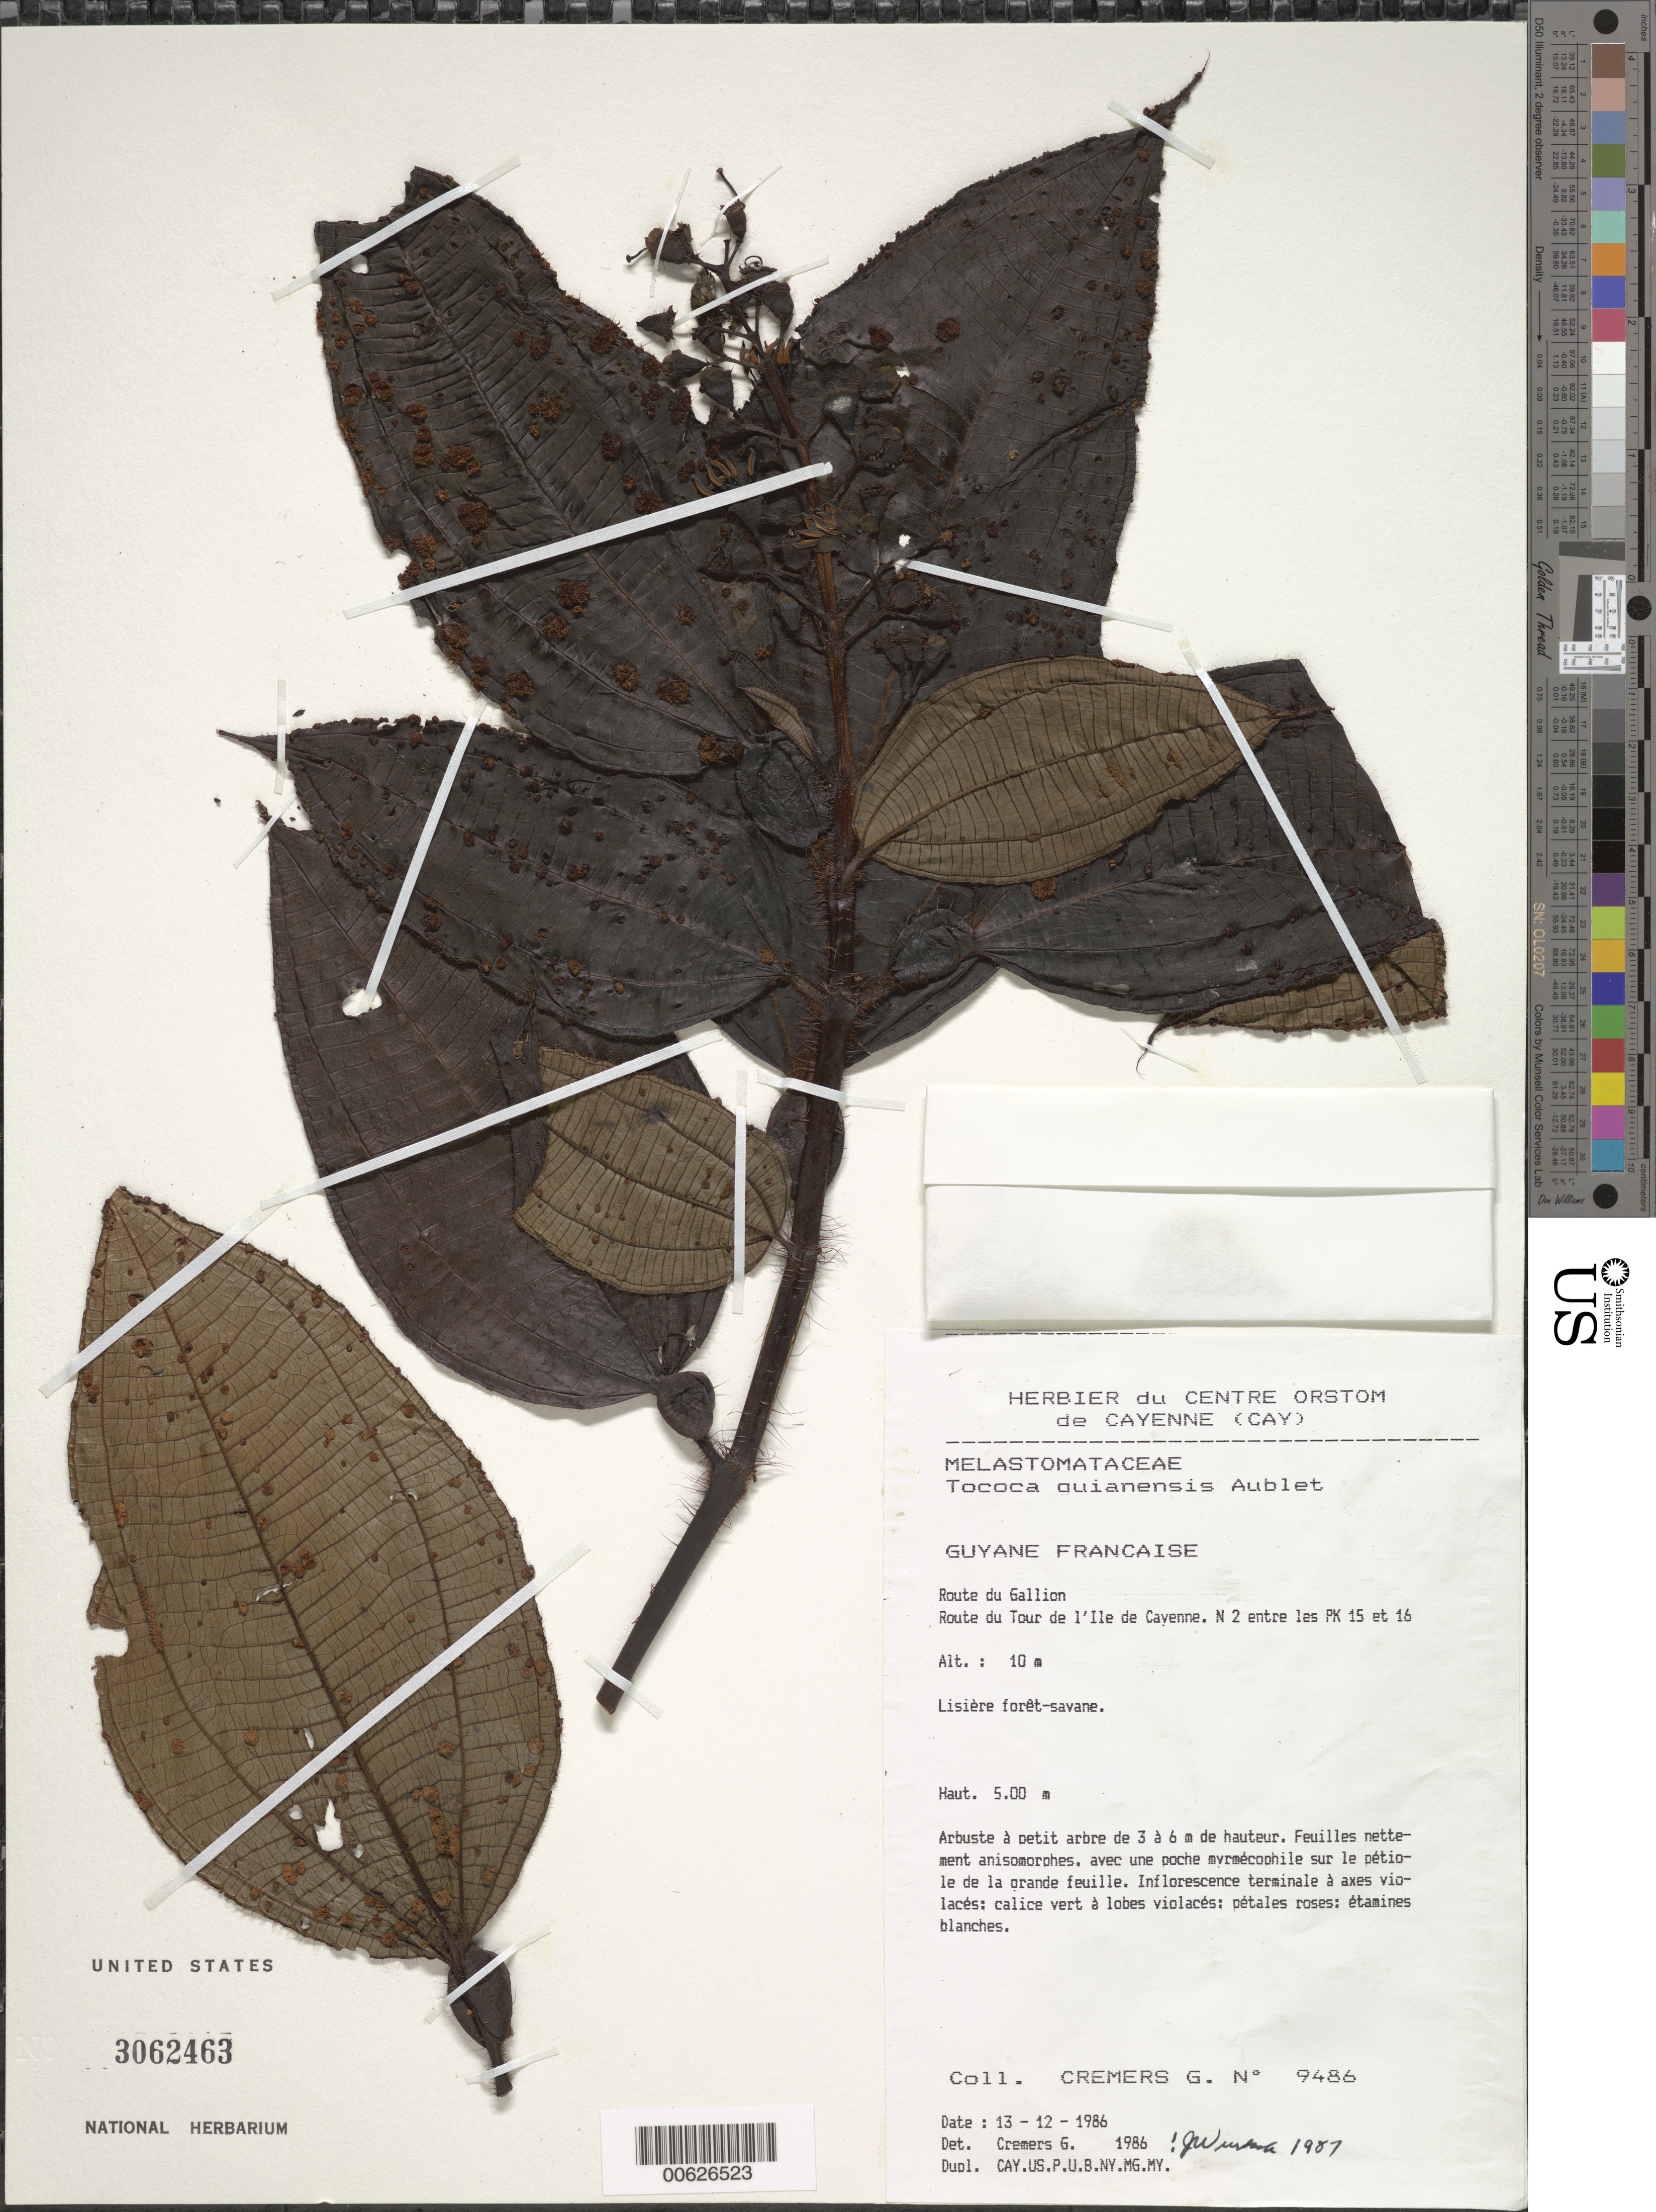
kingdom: Plantae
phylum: Tracheophyta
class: Magnoliopsida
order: Myrtales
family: Melastomataceae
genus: Tococa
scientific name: Tococa guianensis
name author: Aubl.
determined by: Wurdack, John J., (US), US (UNITED STATES)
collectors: G. Cremers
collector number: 9486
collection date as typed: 13-Dec-86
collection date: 1986-12-13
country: French Guiana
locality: Ile de Cayenne, N2 betw. PK 15-16, route du Gallion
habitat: Lisiere foret-savane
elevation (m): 10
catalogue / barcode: US 3062463